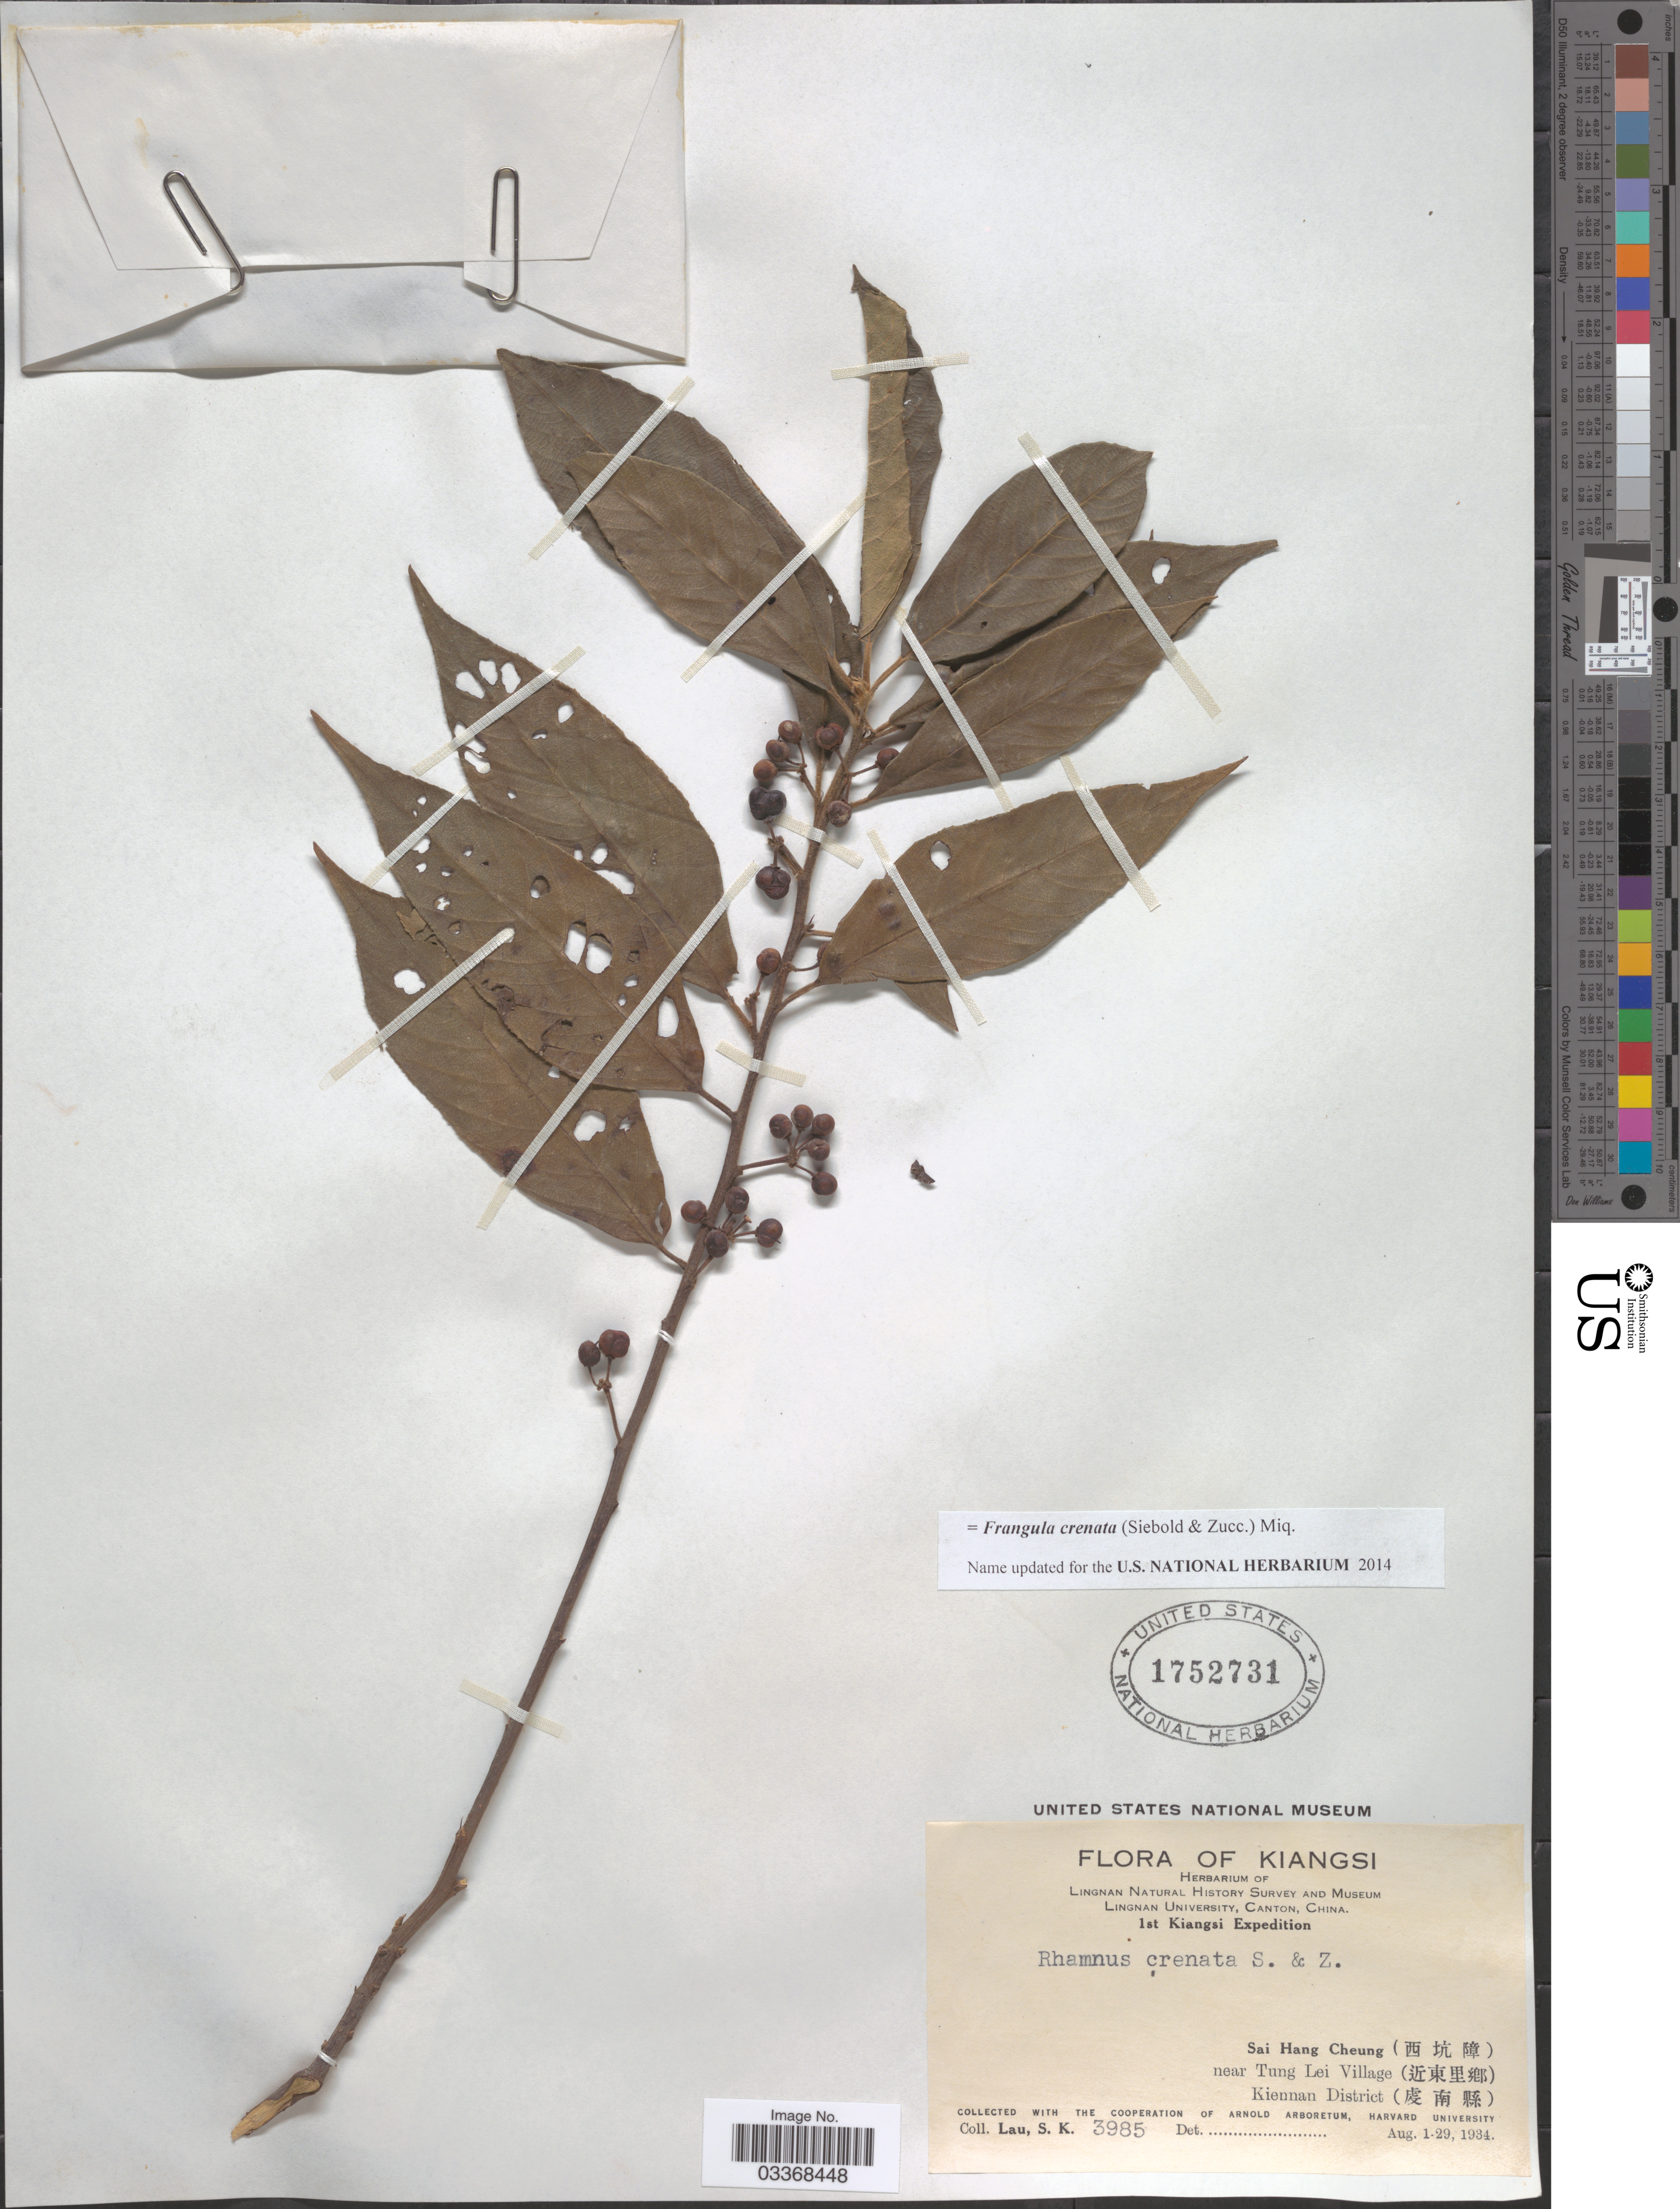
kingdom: Plantae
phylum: Tracheophyta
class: Magnoliopsida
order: Rosales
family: Rhamnaceae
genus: Frangula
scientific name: Frangula crenata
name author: (Siebold & Zucc.) Miq.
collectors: S. K. Lau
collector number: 3985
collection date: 1934-08-01/1934-08-29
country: China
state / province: Jiangxi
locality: Kiangsi. Sai Hang Cheung (X) near Tung Lei Village (X) Kiennan District (X).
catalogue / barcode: US 1752731